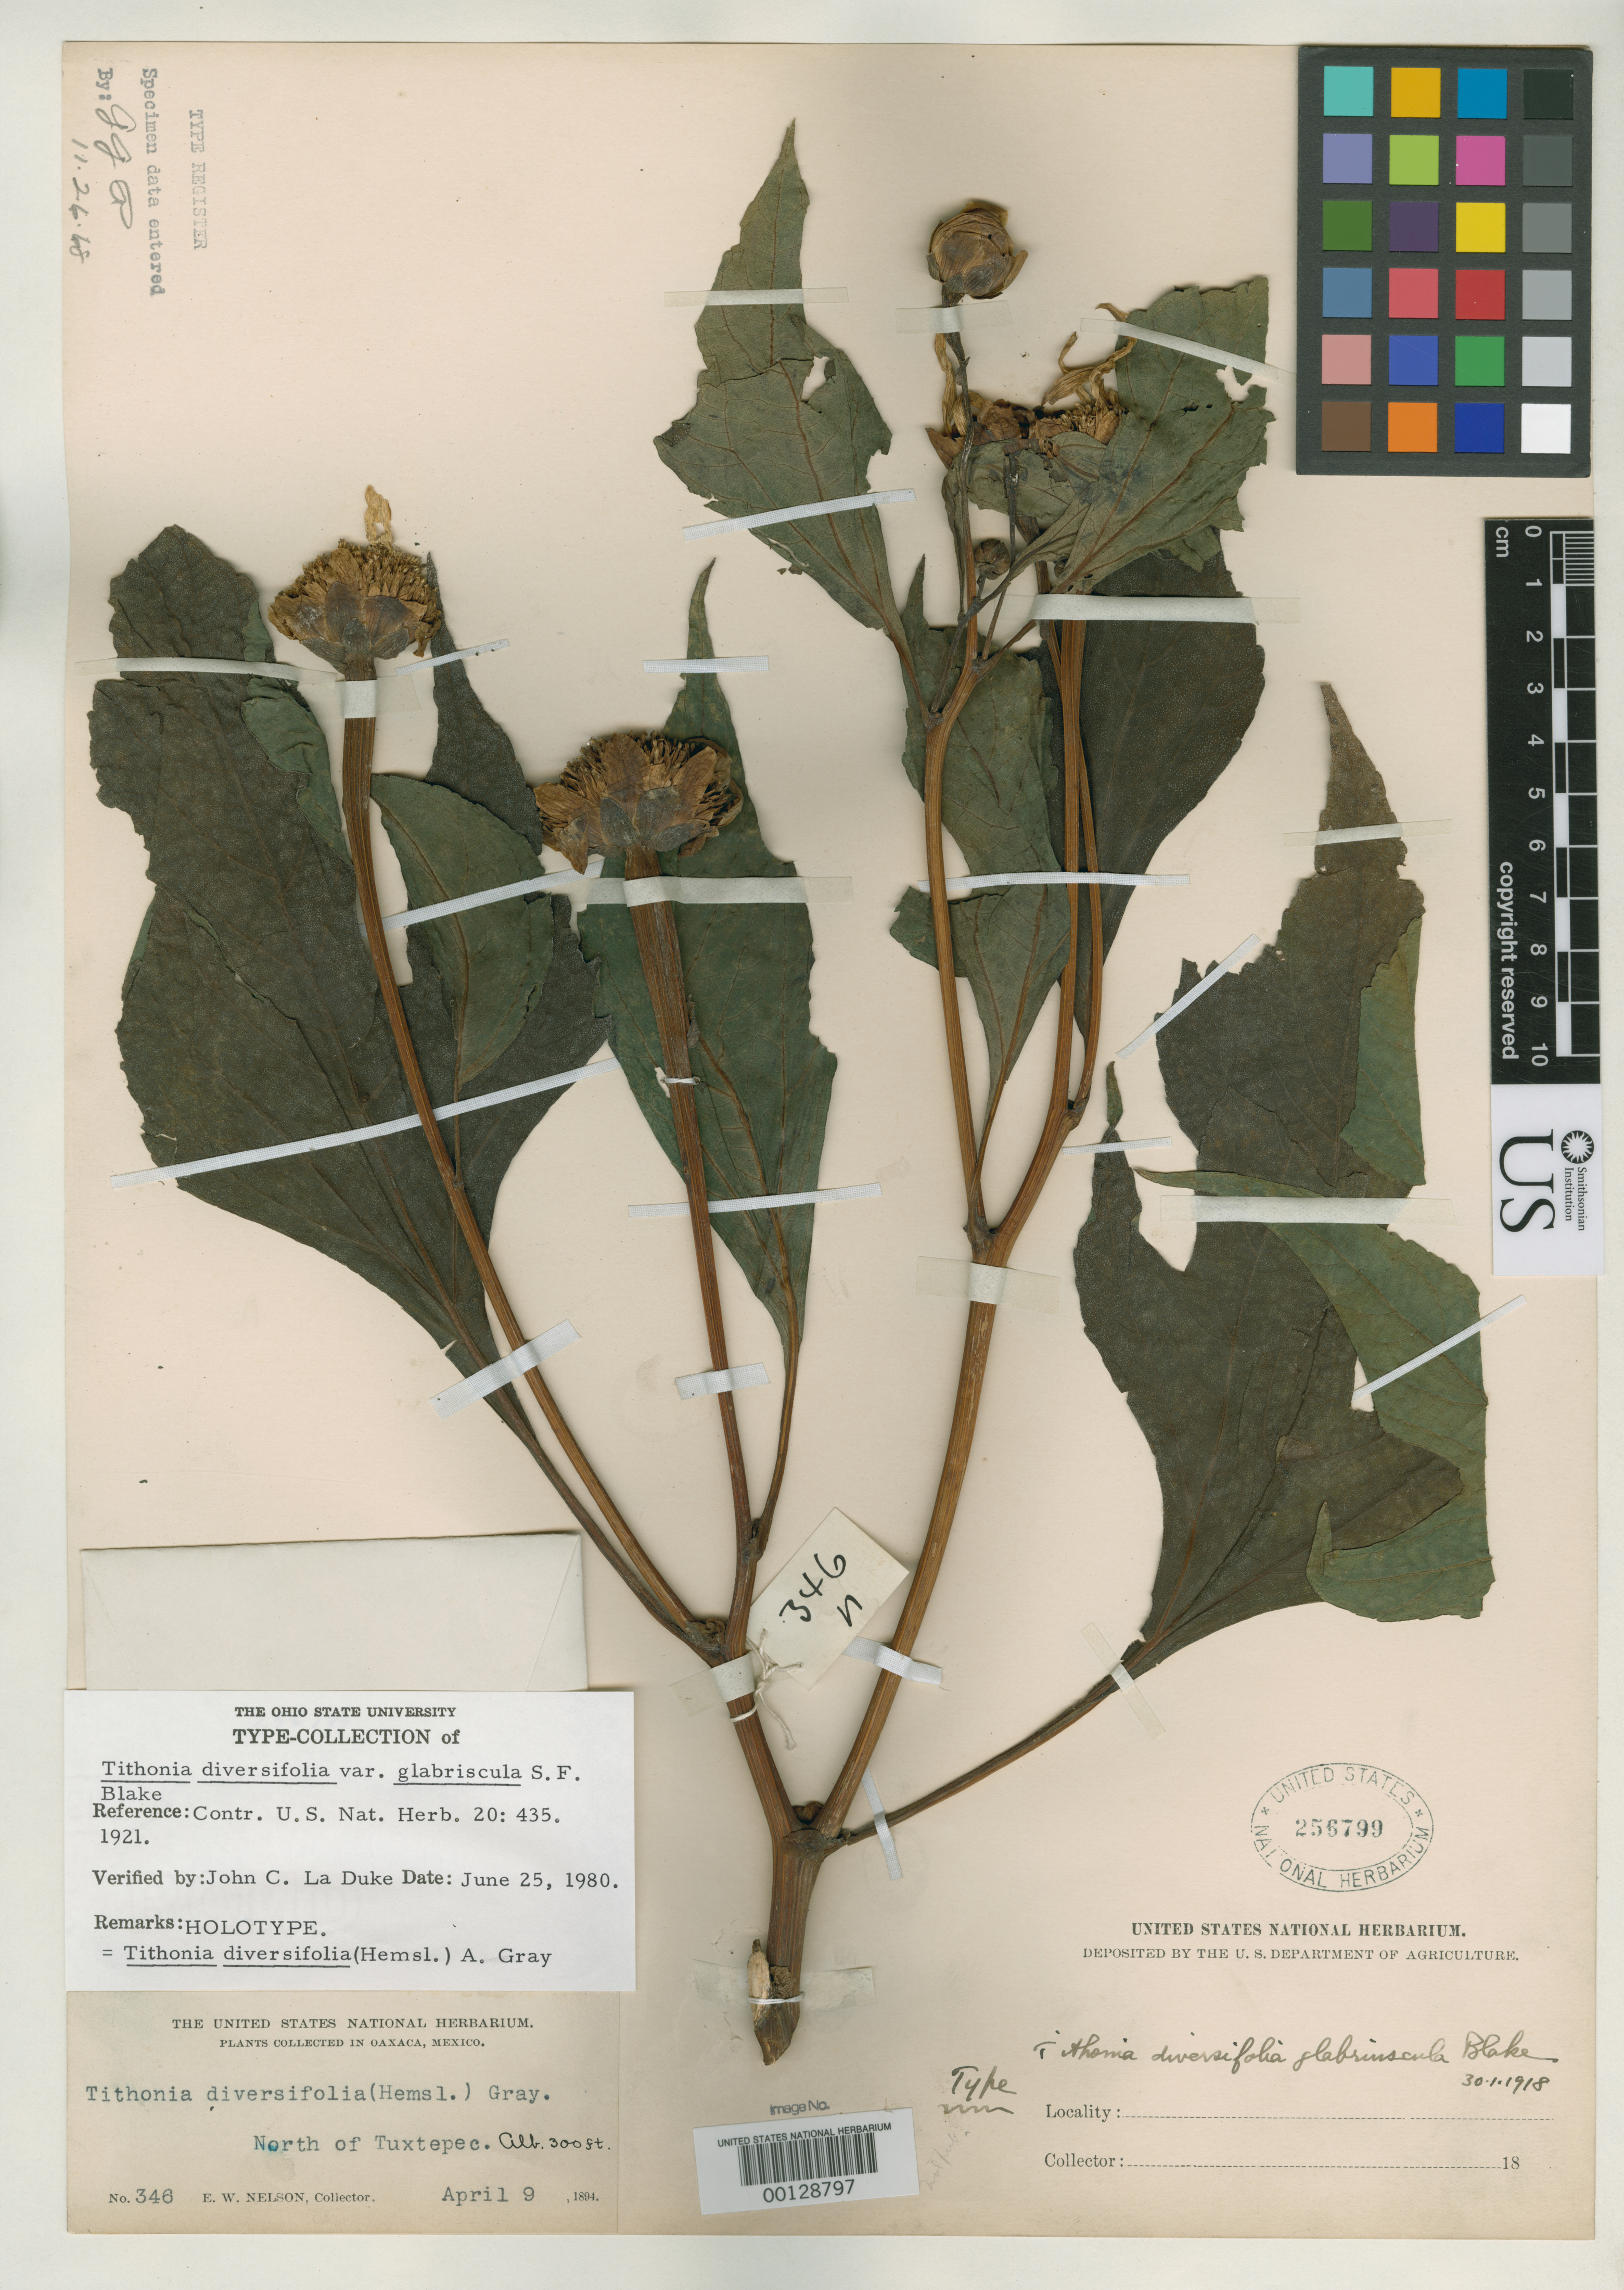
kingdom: Plantae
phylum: Tracheophyta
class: Magnoliopsida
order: Asterales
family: Asteraceae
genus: Tithonia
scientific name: Tithonia diversifolia subsp. glabriuscula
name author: S.F. Blake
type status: Holotype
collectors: E. W. Nelson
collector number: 346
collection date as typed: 09 Apr 1894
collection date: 1894-04-09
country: Mexico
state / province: Oaxaca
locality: N of Tuxtepec.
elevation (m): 90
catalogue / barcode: US 256799